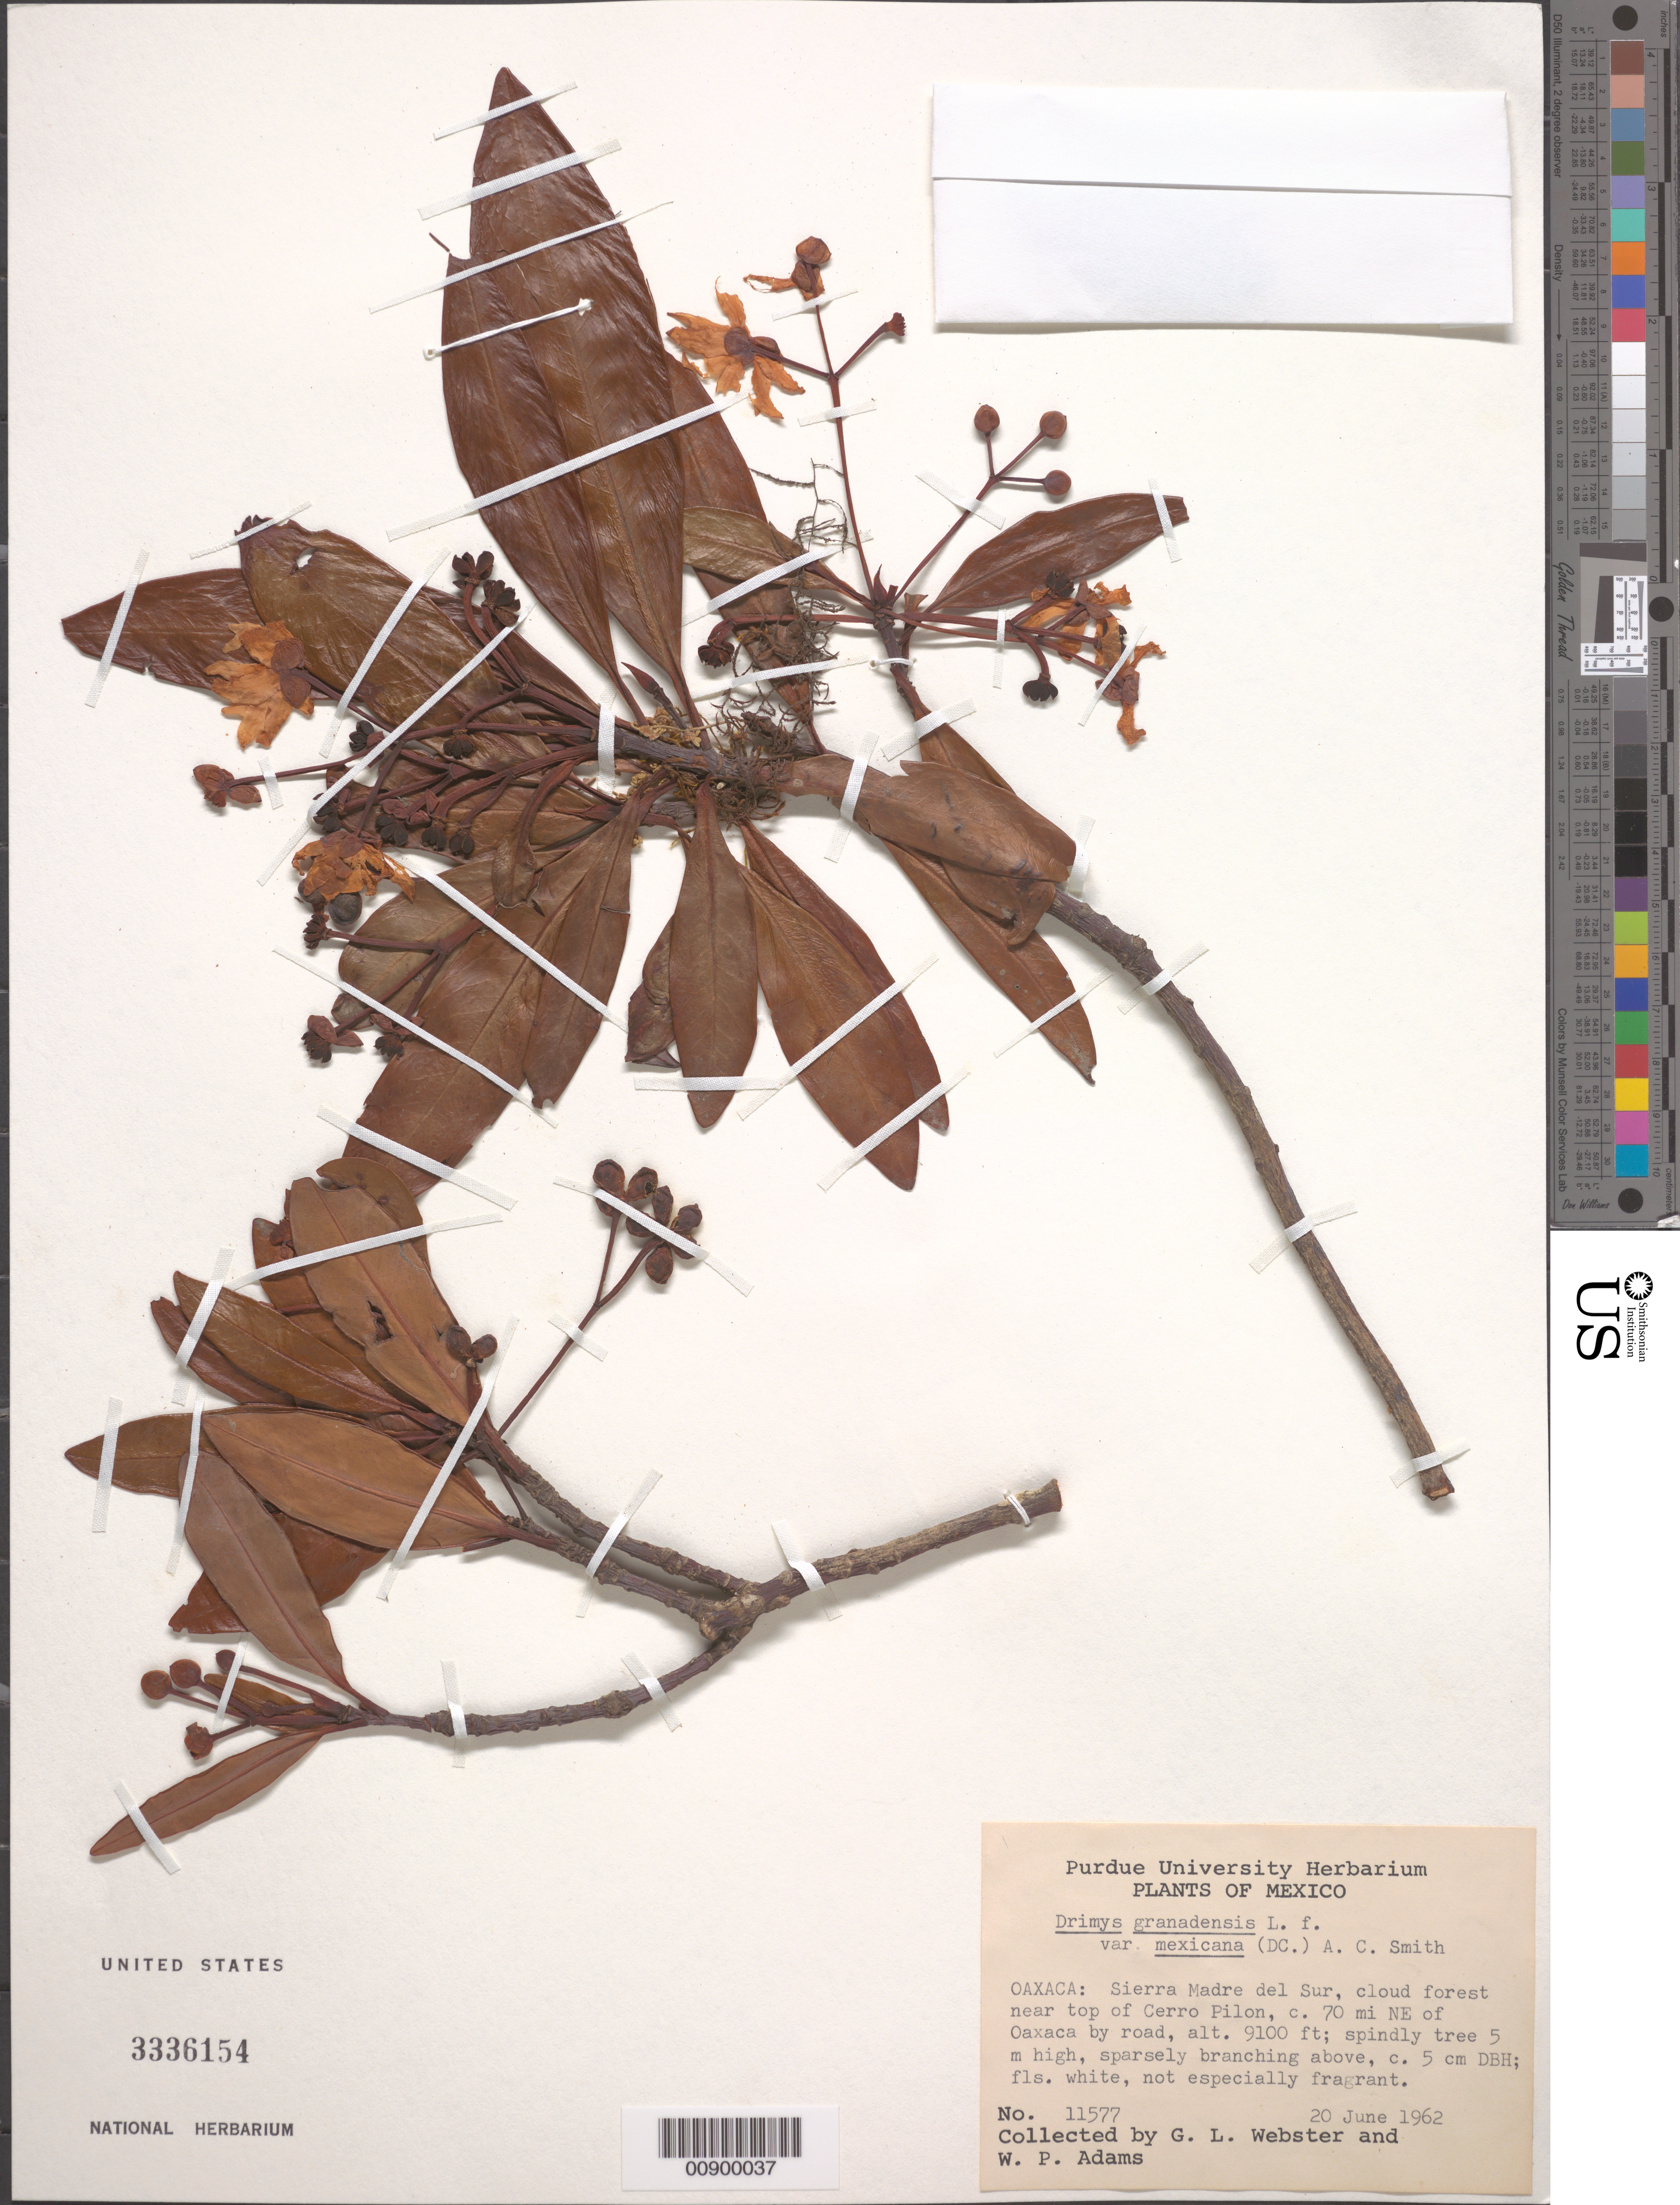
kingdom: Plantae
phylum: Tracheophyta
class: Magnoliopsida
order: Canellales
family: Winteraceae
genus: Drimys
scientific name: Drimys granadensis var. mexicana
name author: L. f.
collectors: G. L. Webster & W. P. Adams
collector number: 11577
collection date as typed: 20 Jun 1962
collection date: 1962-06-20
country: Mexico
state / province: Oaxaca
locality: Oaxaca: Sierra Madre del Sur, near top of Cerro Pilon, c. 70 mi NE of Oaxaca by road.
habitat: Cloud forest near top of Cerro.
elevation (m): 2774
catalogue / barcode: US 3336154